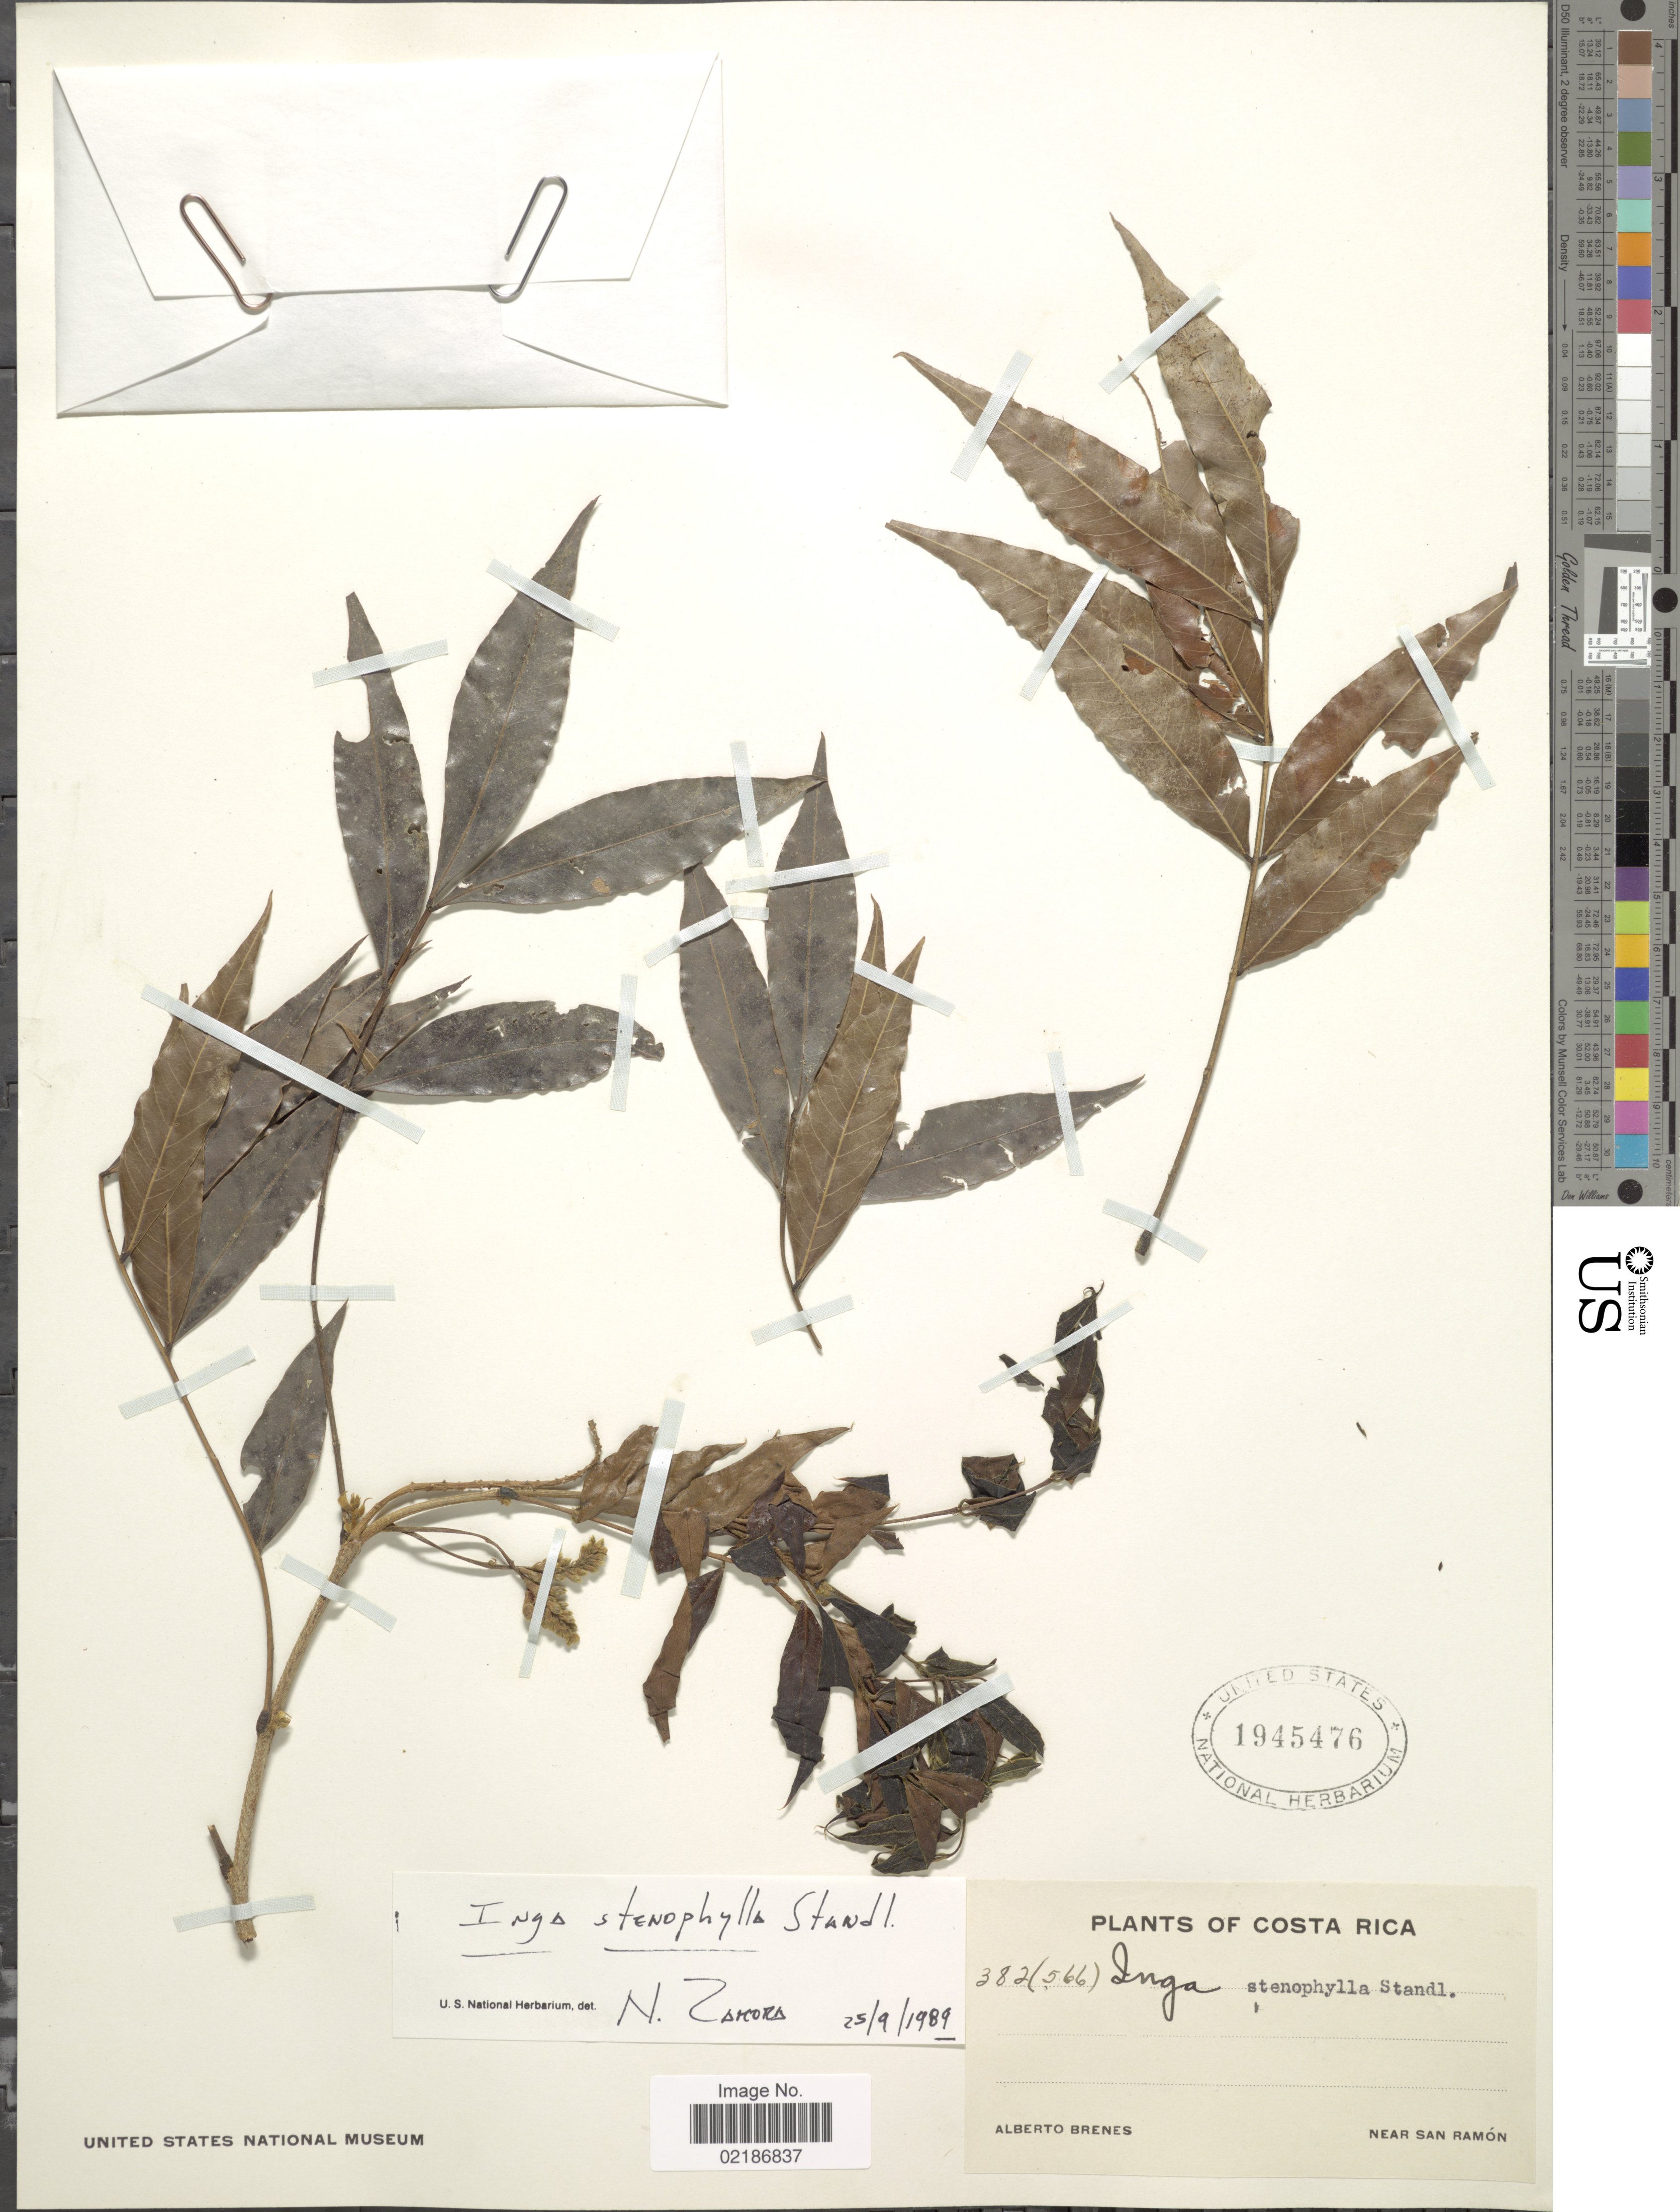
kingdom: Plantae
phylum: Tracheophyta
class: Magnoliopsida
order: Fabales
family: Fabaceae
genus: Inga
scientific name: Inga stenophylla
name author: Standl.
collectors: A. Brenes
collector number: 382/566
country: Costa Rica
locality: Near San Ramon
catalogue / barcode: US 1945476